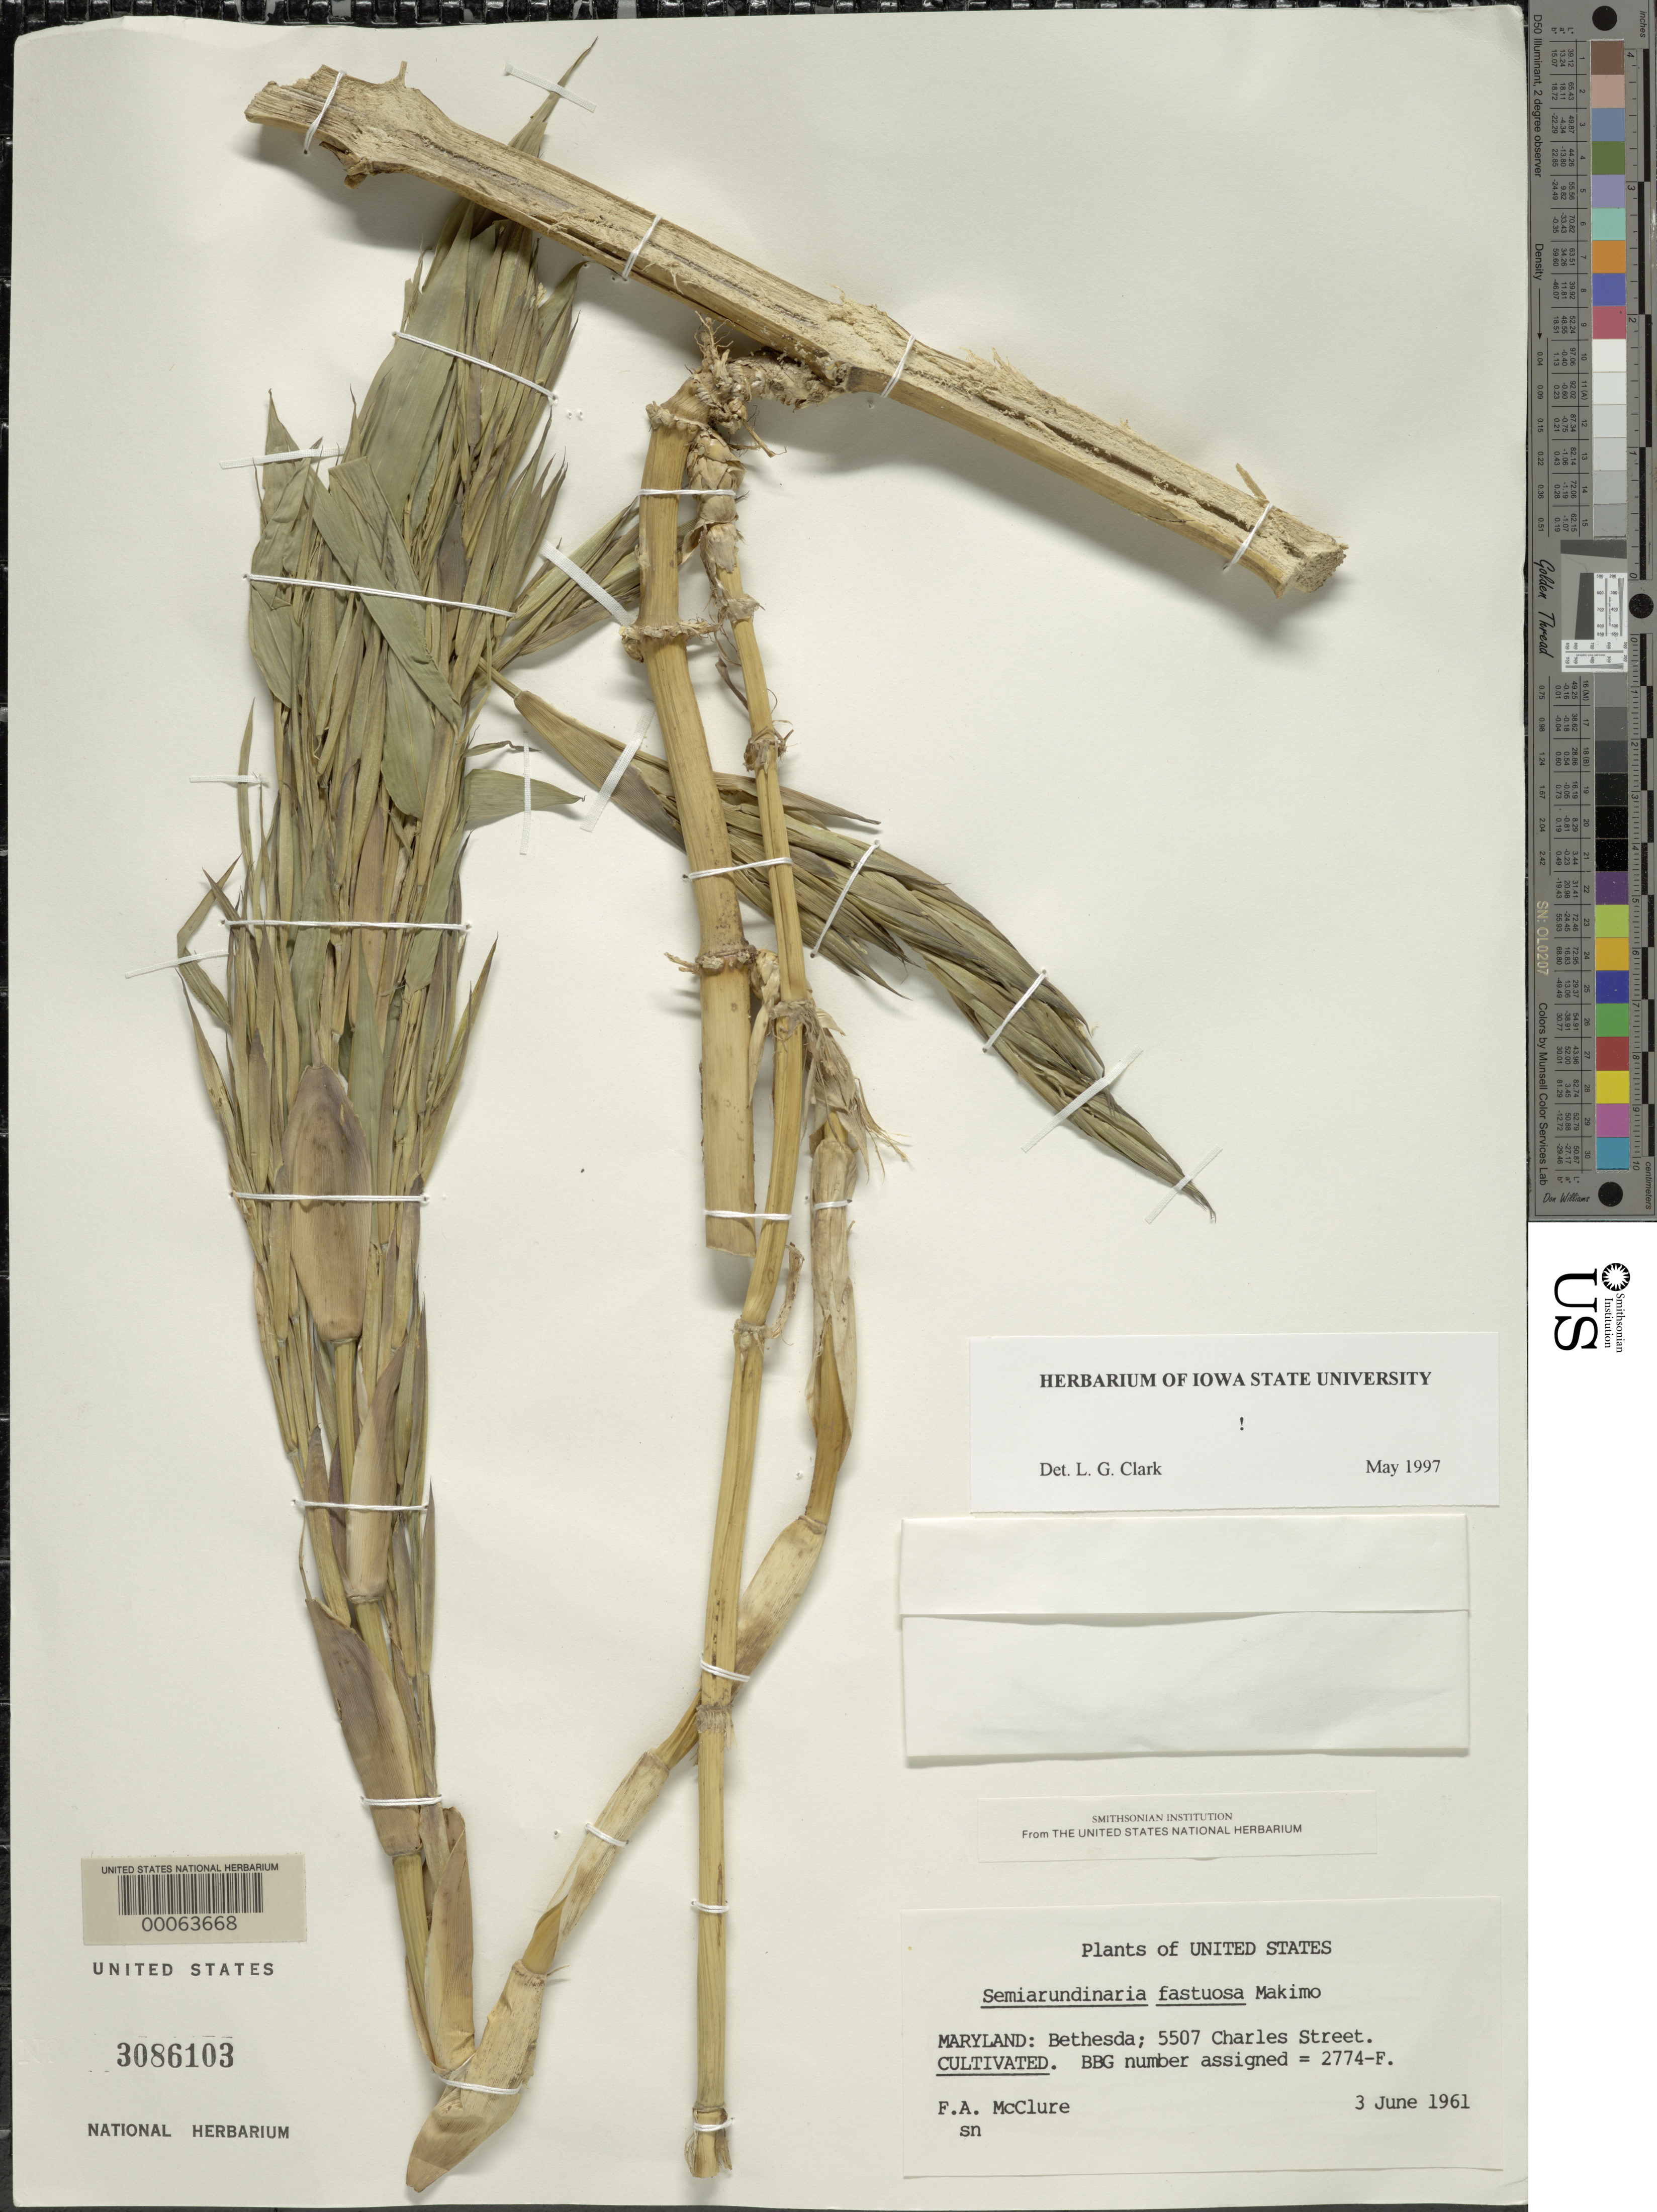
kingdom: Plantae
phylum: Tracheophyta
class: Liliopsida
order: Poales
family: Poaceae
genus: Semiarundinaria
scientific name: Semiarundinaria fastuosa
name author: Makino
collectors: F. A. McClure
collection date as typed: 03 Jun 1961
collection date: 1961-06-03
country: United States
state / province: Maryland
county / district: Montgomery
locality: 5507 Charles Street, Bethesda (McClure's garden)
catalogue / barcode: US 3086103